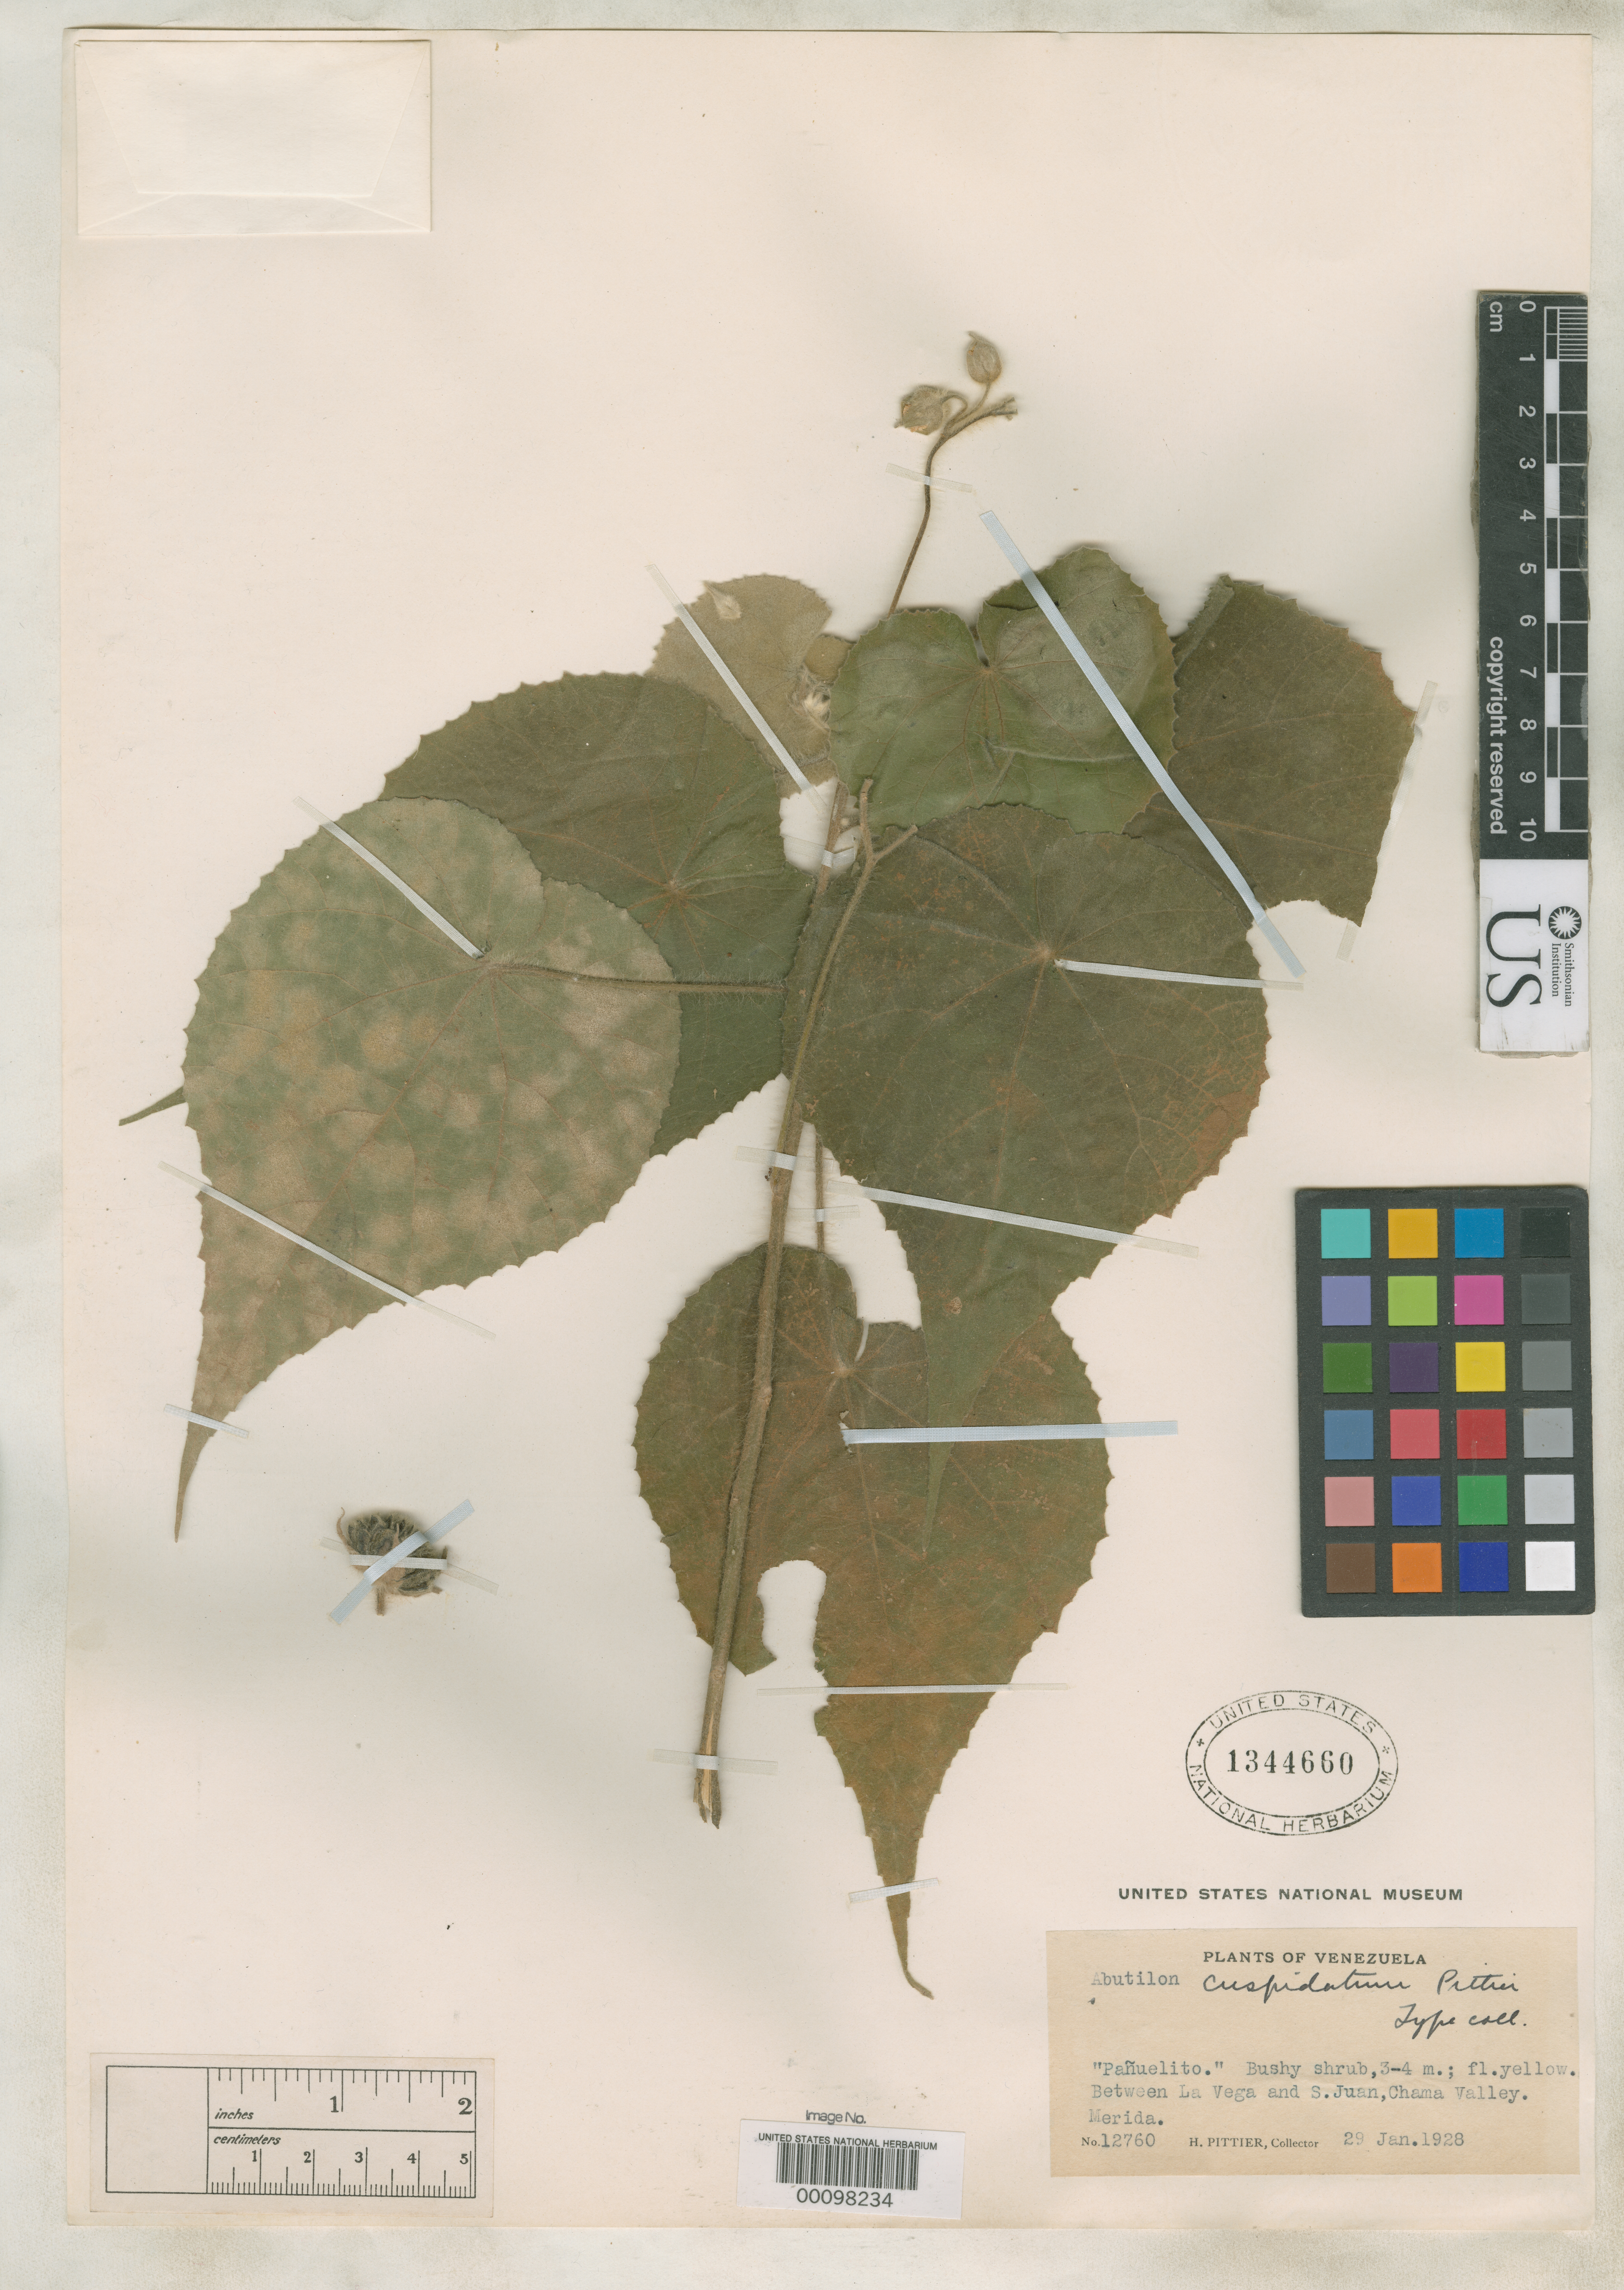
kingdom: Plantae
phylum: Tracheophyta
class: Magnoliopsida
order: Malvales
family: Malvaceae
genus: Abutilon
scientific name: Abutilon cuspidatum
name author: Pittier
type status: Isotype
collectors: H. F. Pittier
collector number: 12760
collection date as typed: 29 Jan 1928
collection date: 1928-01-29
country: Venezuela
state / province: Mérida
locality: Between La Vega & San Juan.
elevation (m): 900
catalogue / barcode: US 1344660